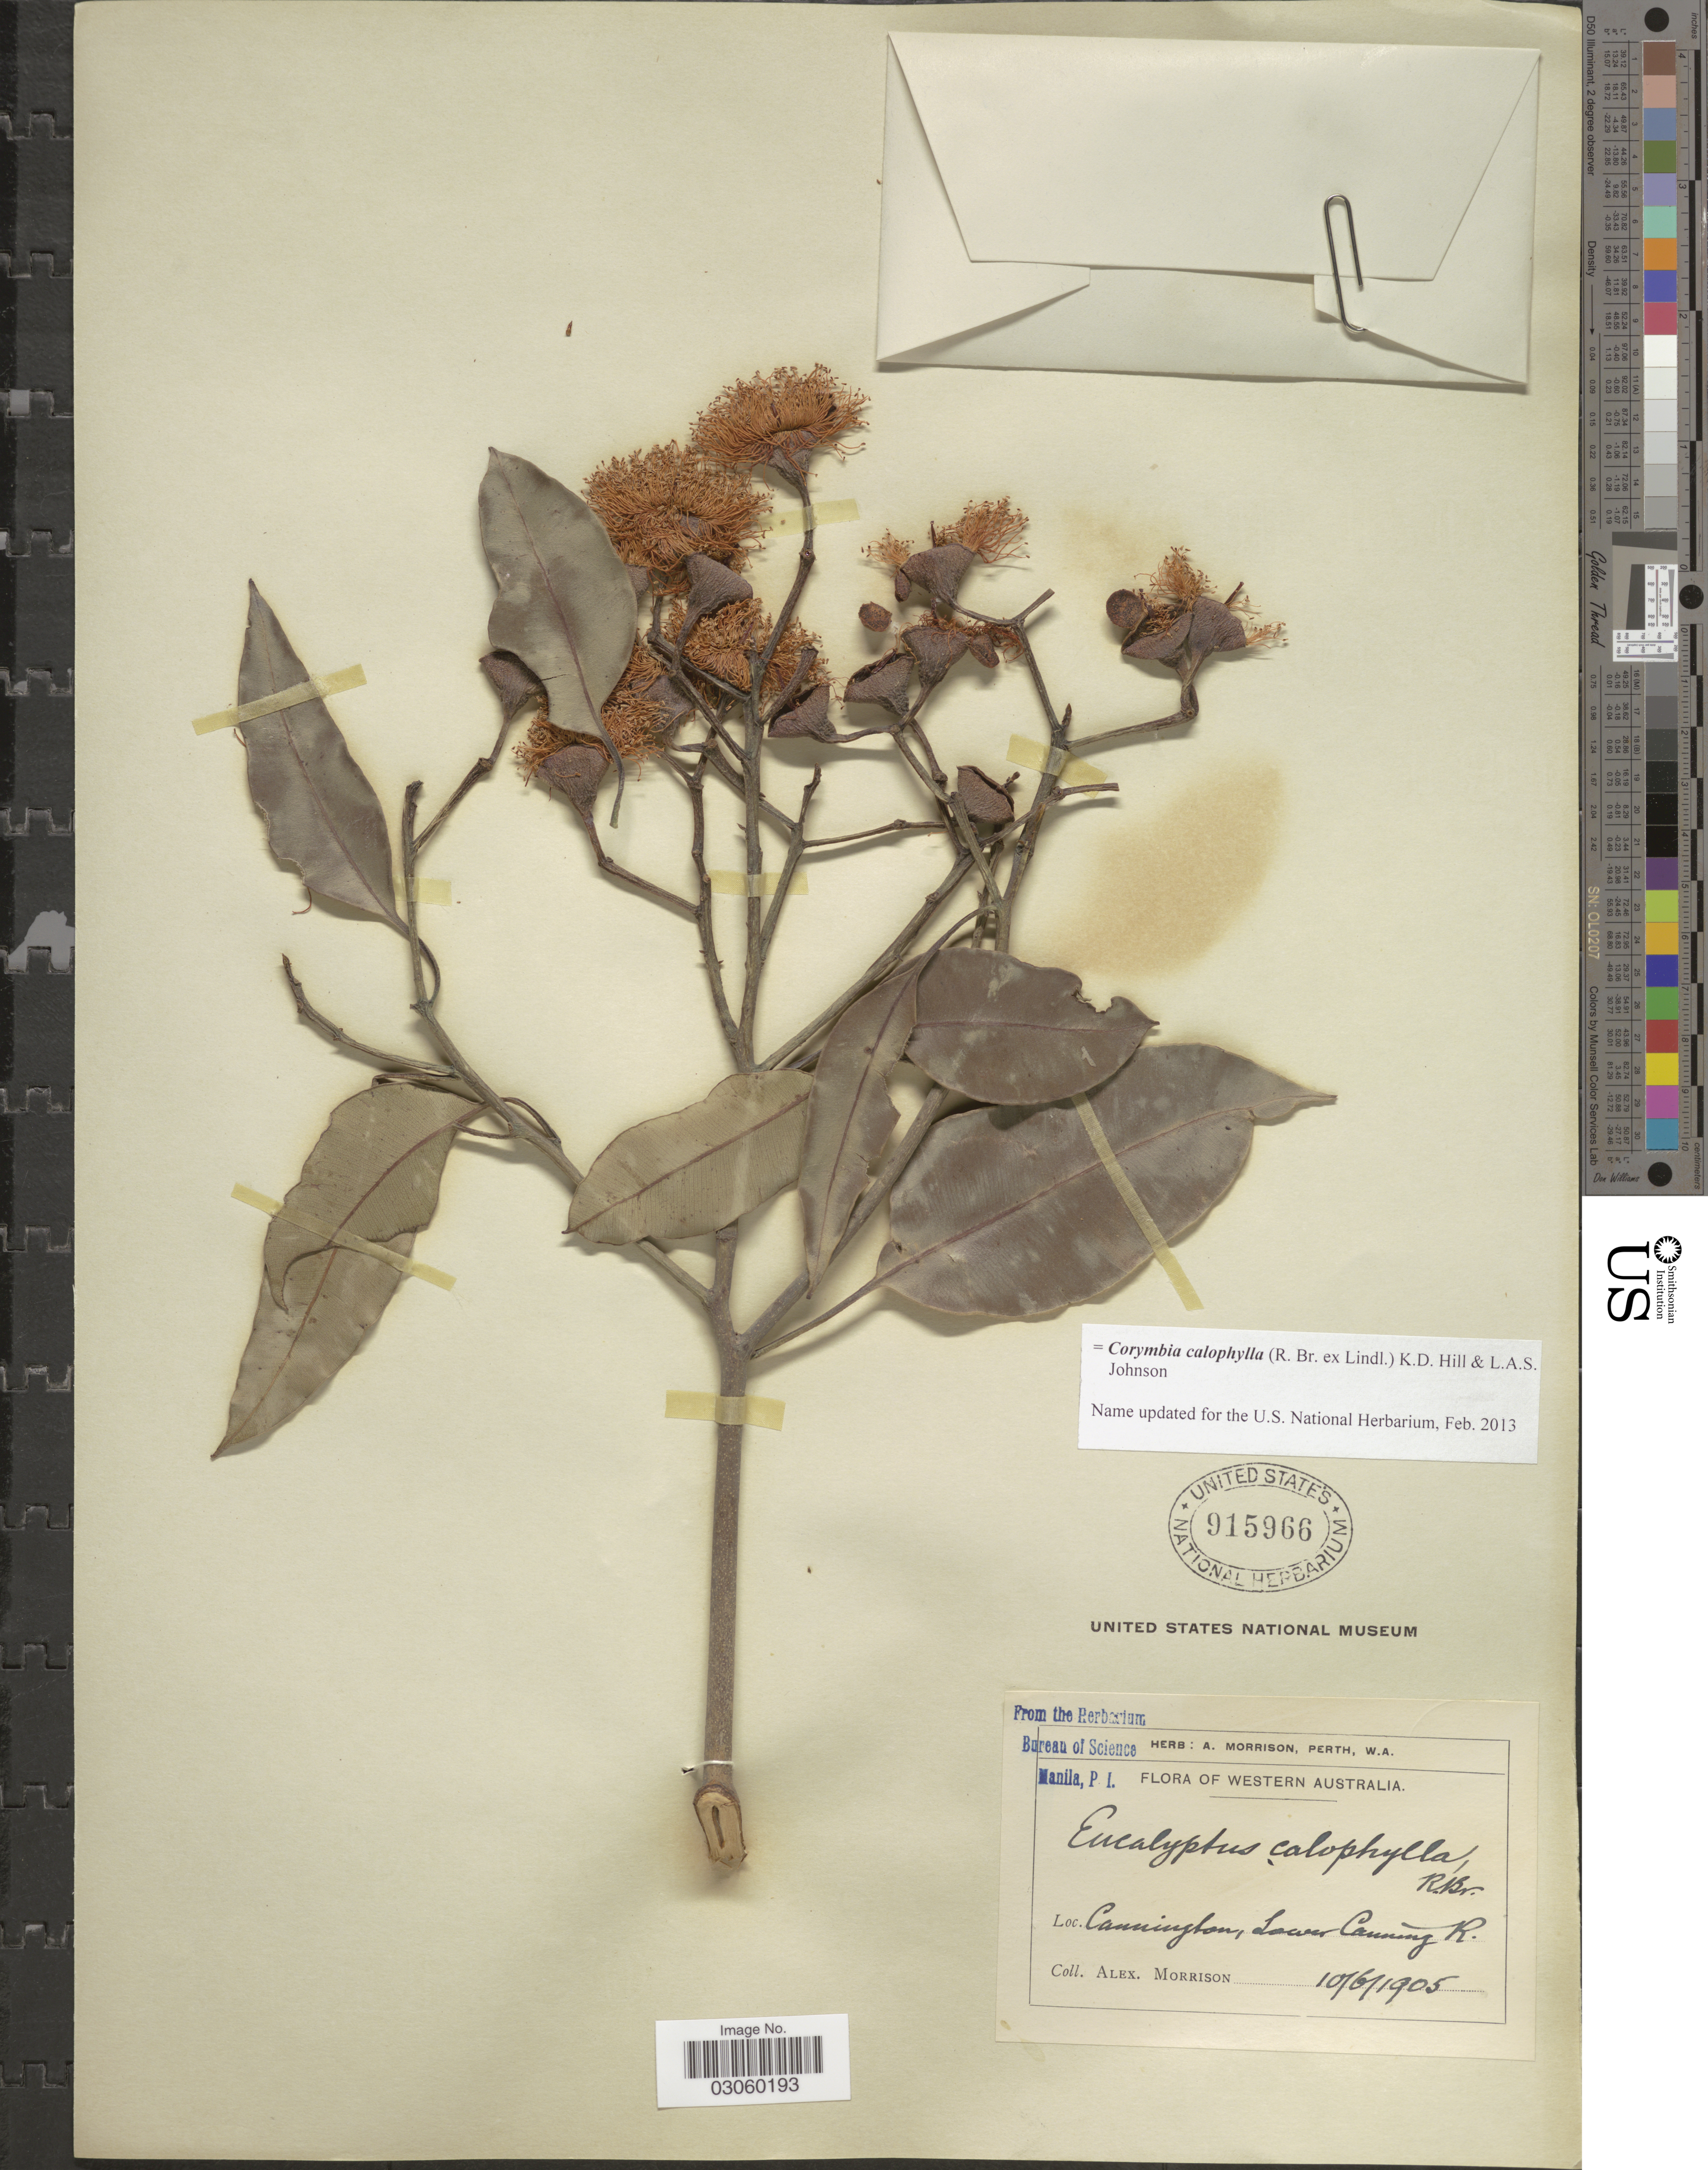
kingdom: Plantae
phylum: Tracheophyta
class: Magnoliopsida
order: Myrtales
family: Myrtaceae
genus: Corymbia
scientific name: Corymbia calophylla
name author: (Lindl.) K.D. Hill & L.A.S. Johnson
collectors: A. Morrison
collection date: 1905-06-10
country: Australia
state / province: Western Australia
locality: Cannington, Lower Canning R.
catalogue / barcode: US 915966